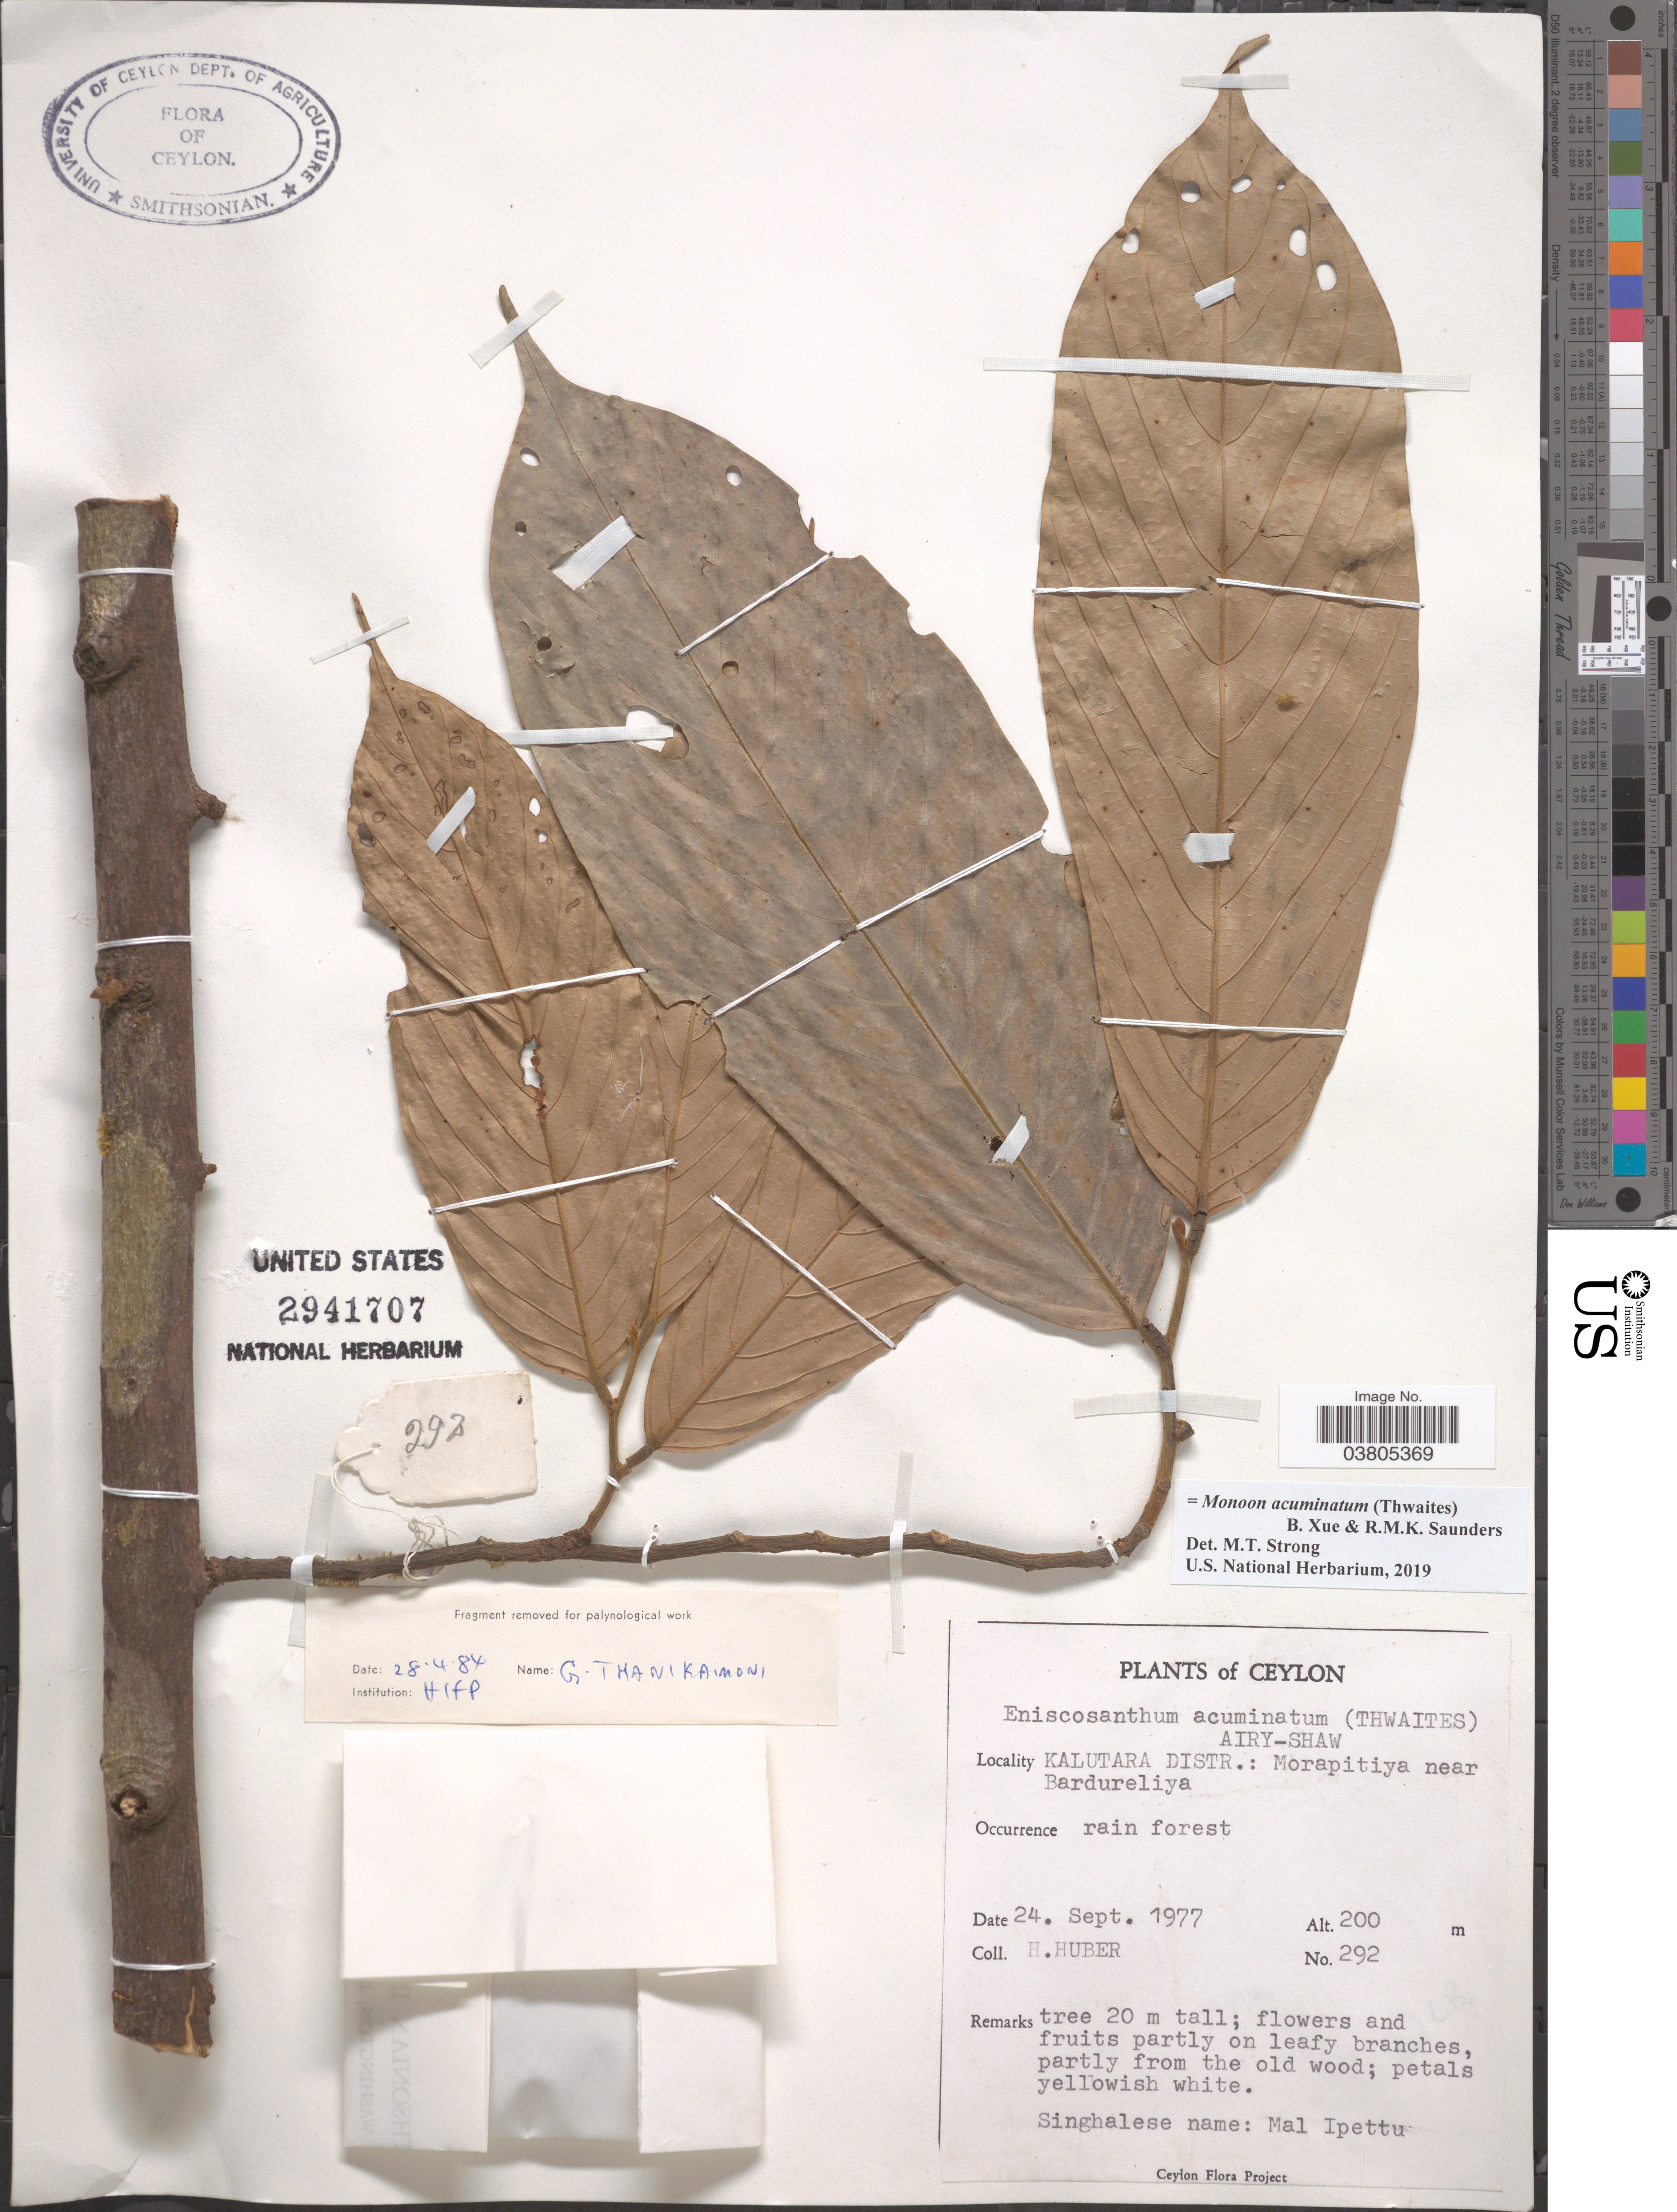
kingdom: Plantae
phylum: Tracheophyta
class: Magnoliopsida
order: Magnoliales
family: Annonaceae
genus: Monoon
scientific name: Monoon acuminatum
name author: (Thwaites) B. Xue & R.M.K. Saunders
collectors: H. Huber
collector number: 292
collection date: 1977-09-24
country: Sri Lanka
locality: Ceylon. Kalutara Distr.: Morapitiya near Bardureliya.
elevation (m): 200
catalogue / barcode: US 2941707